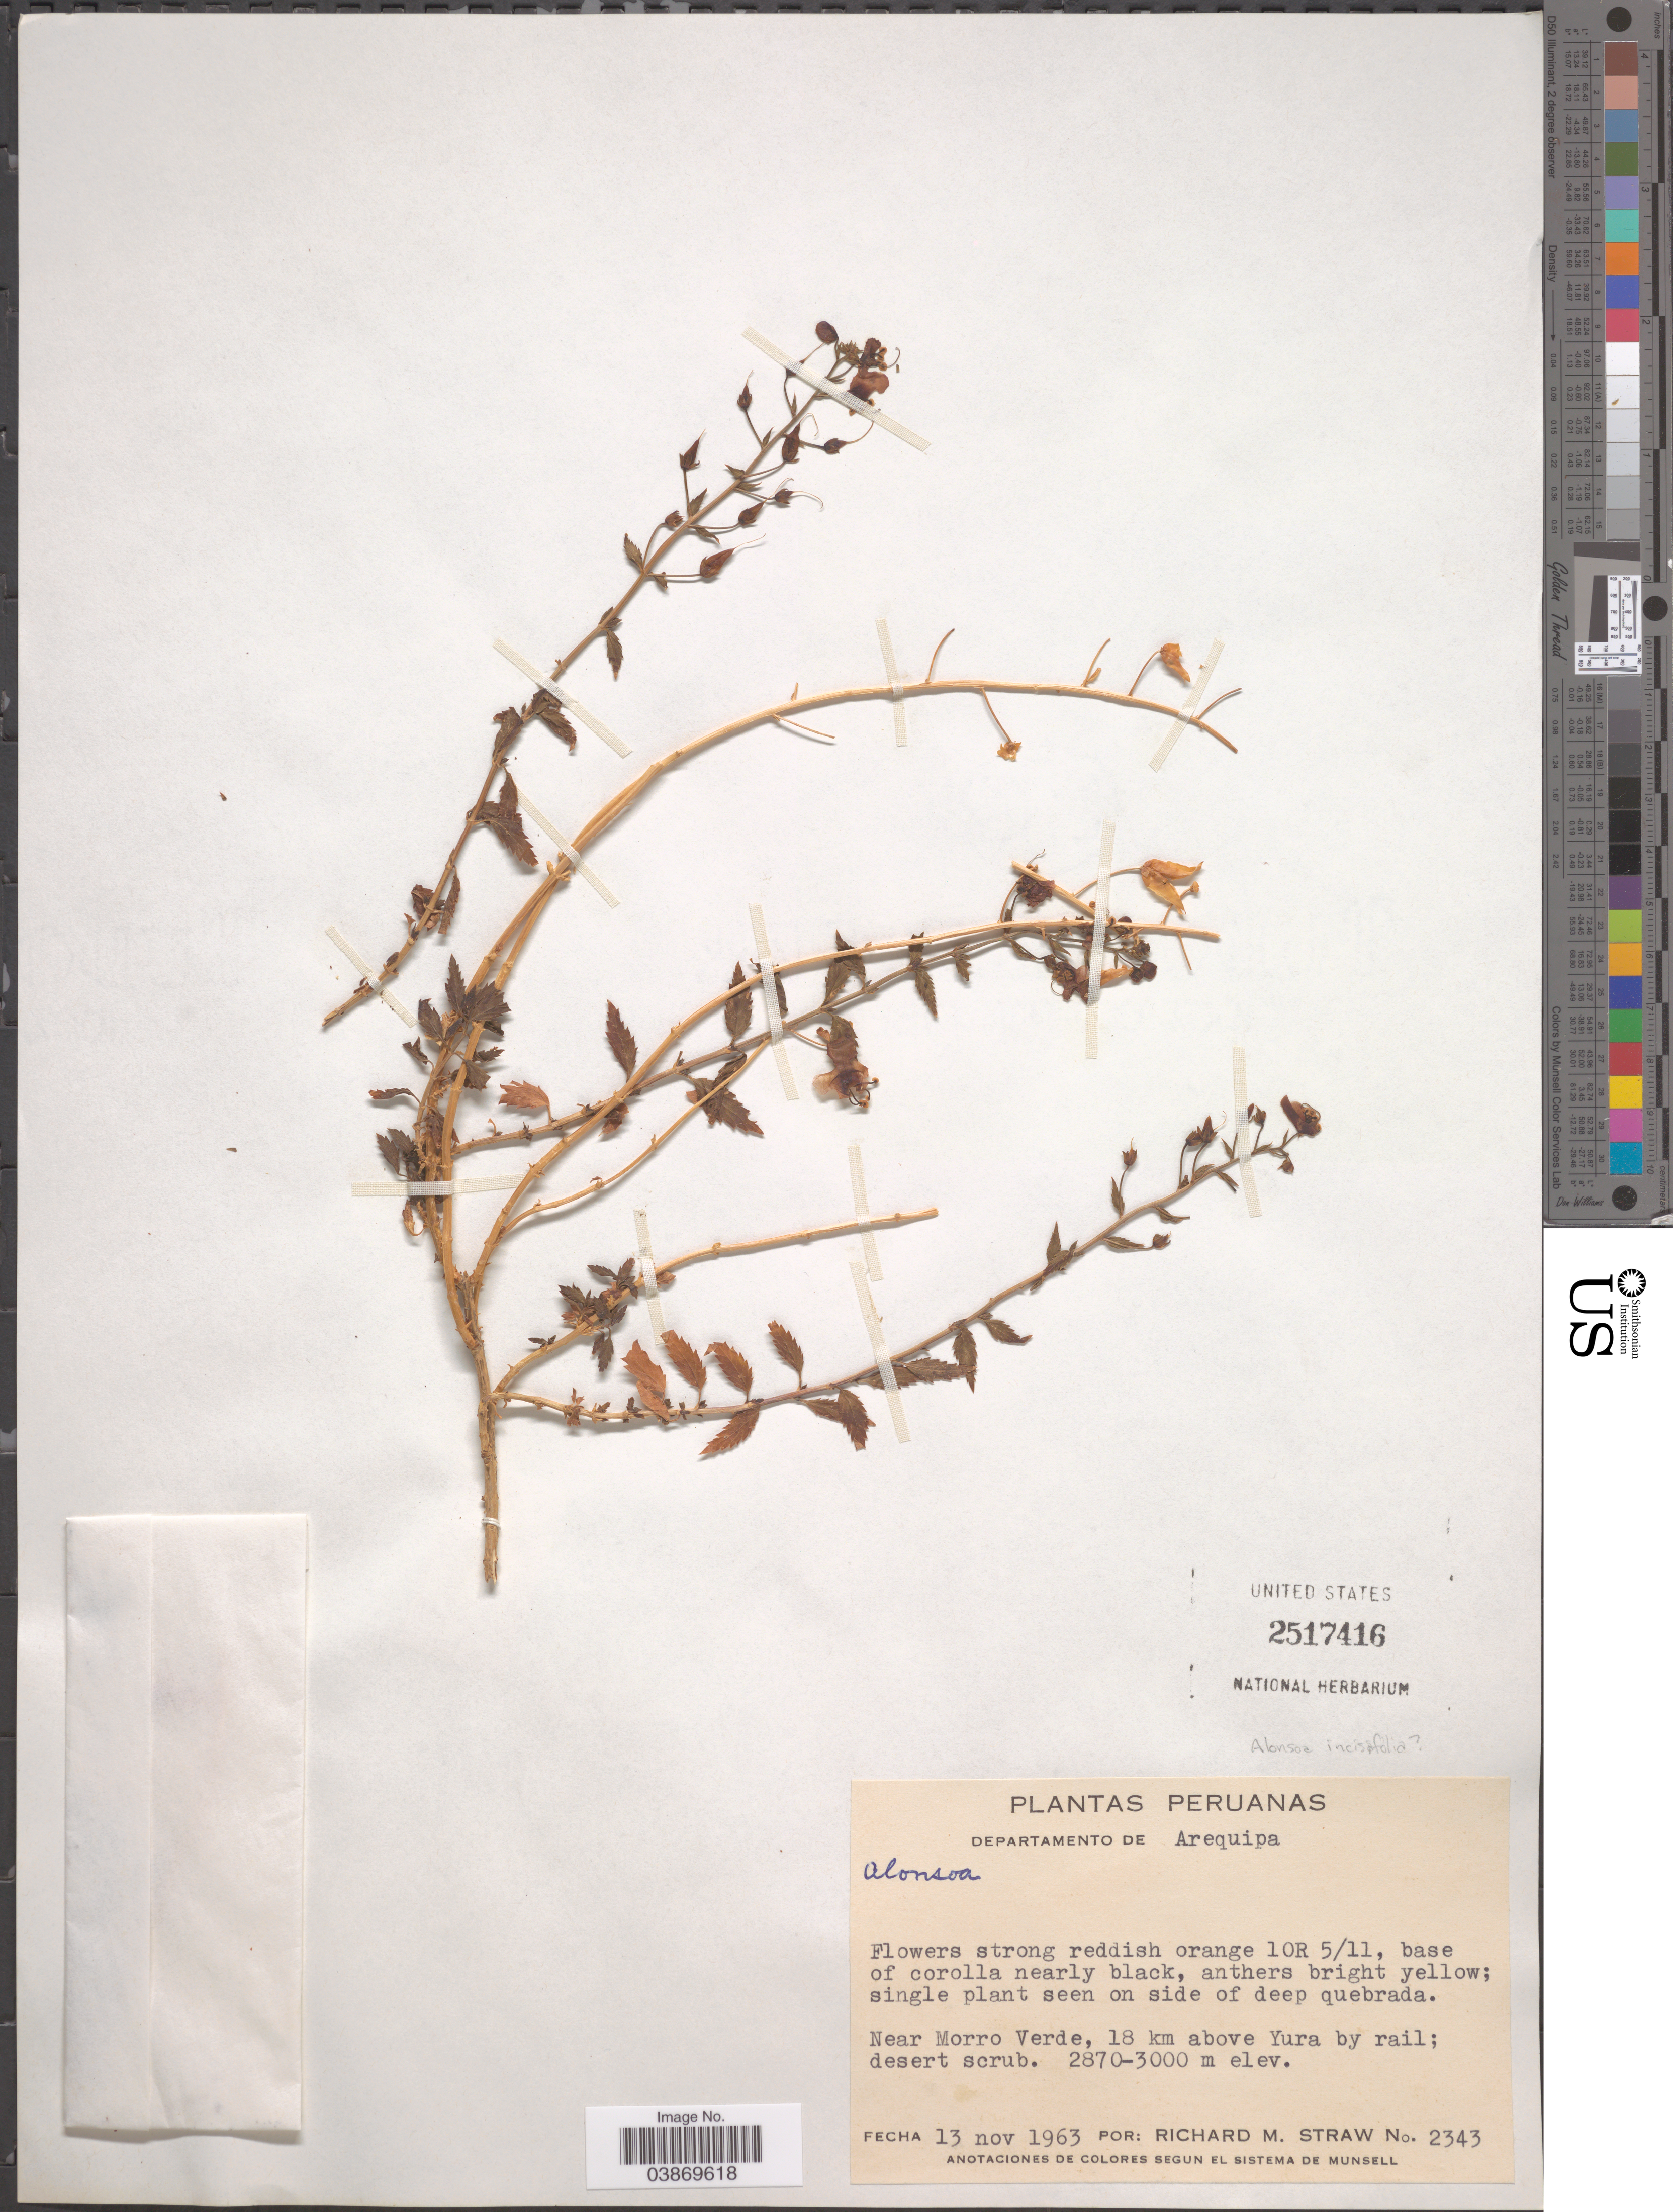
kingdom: Plantae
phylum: Tracheophyta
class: Magnoliopsida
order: Lamiales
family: Scrophulariaceae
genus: Alonsoa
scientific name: Alonsoa sp.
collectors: R. M. Straw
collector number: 2343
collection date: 1963-11-13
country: Peru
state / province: Arequipa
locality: Departamento de Arequipa. On side of deep quebrada. Near Morro Verde, 18 km above Yura by rail.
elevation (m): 2870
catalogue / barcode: US 2517416